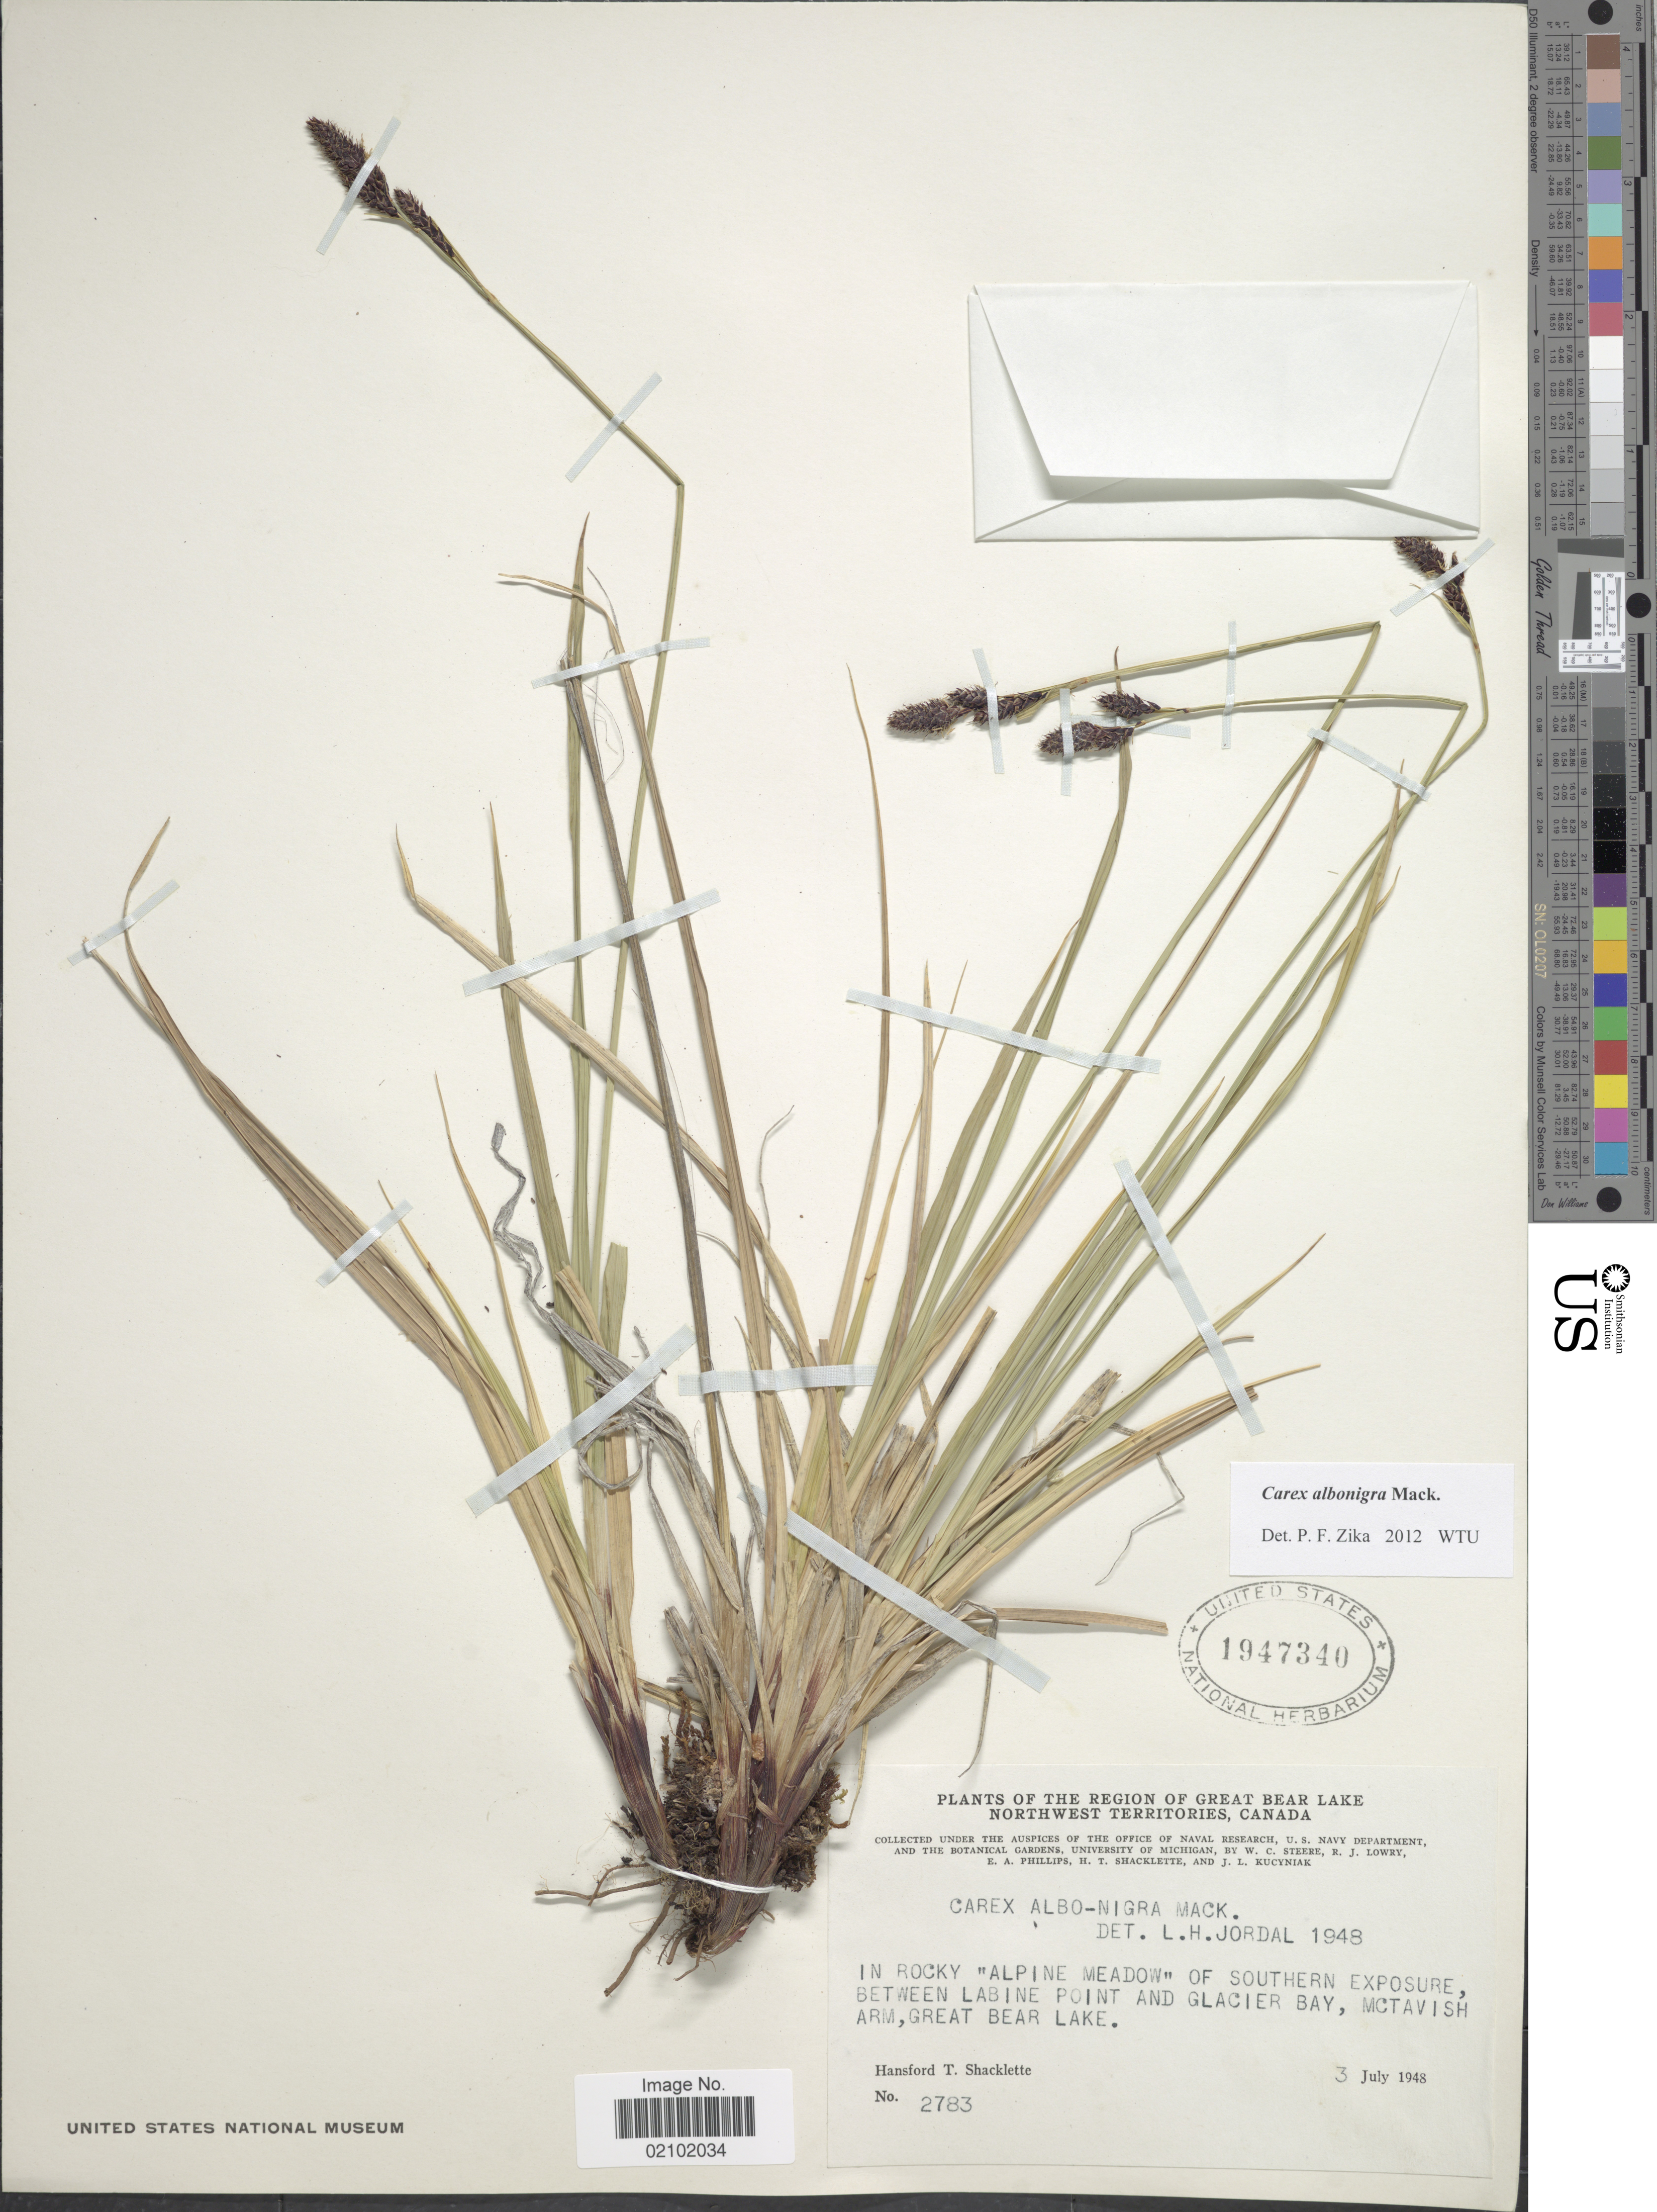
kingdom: Plantae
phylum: Tracheophyta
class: Liliopsida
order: Poales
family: Cyperaceae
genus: Carex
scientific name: Carex albonigra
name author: Mack.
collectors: H. Schacklette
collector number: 2783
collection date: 1948-07-03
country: Canada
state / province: Northwest Territories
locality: Region of the Great Bear Lake. between Labine Point and Glacier Bay, McTavish Arm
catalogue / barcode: US 1947340